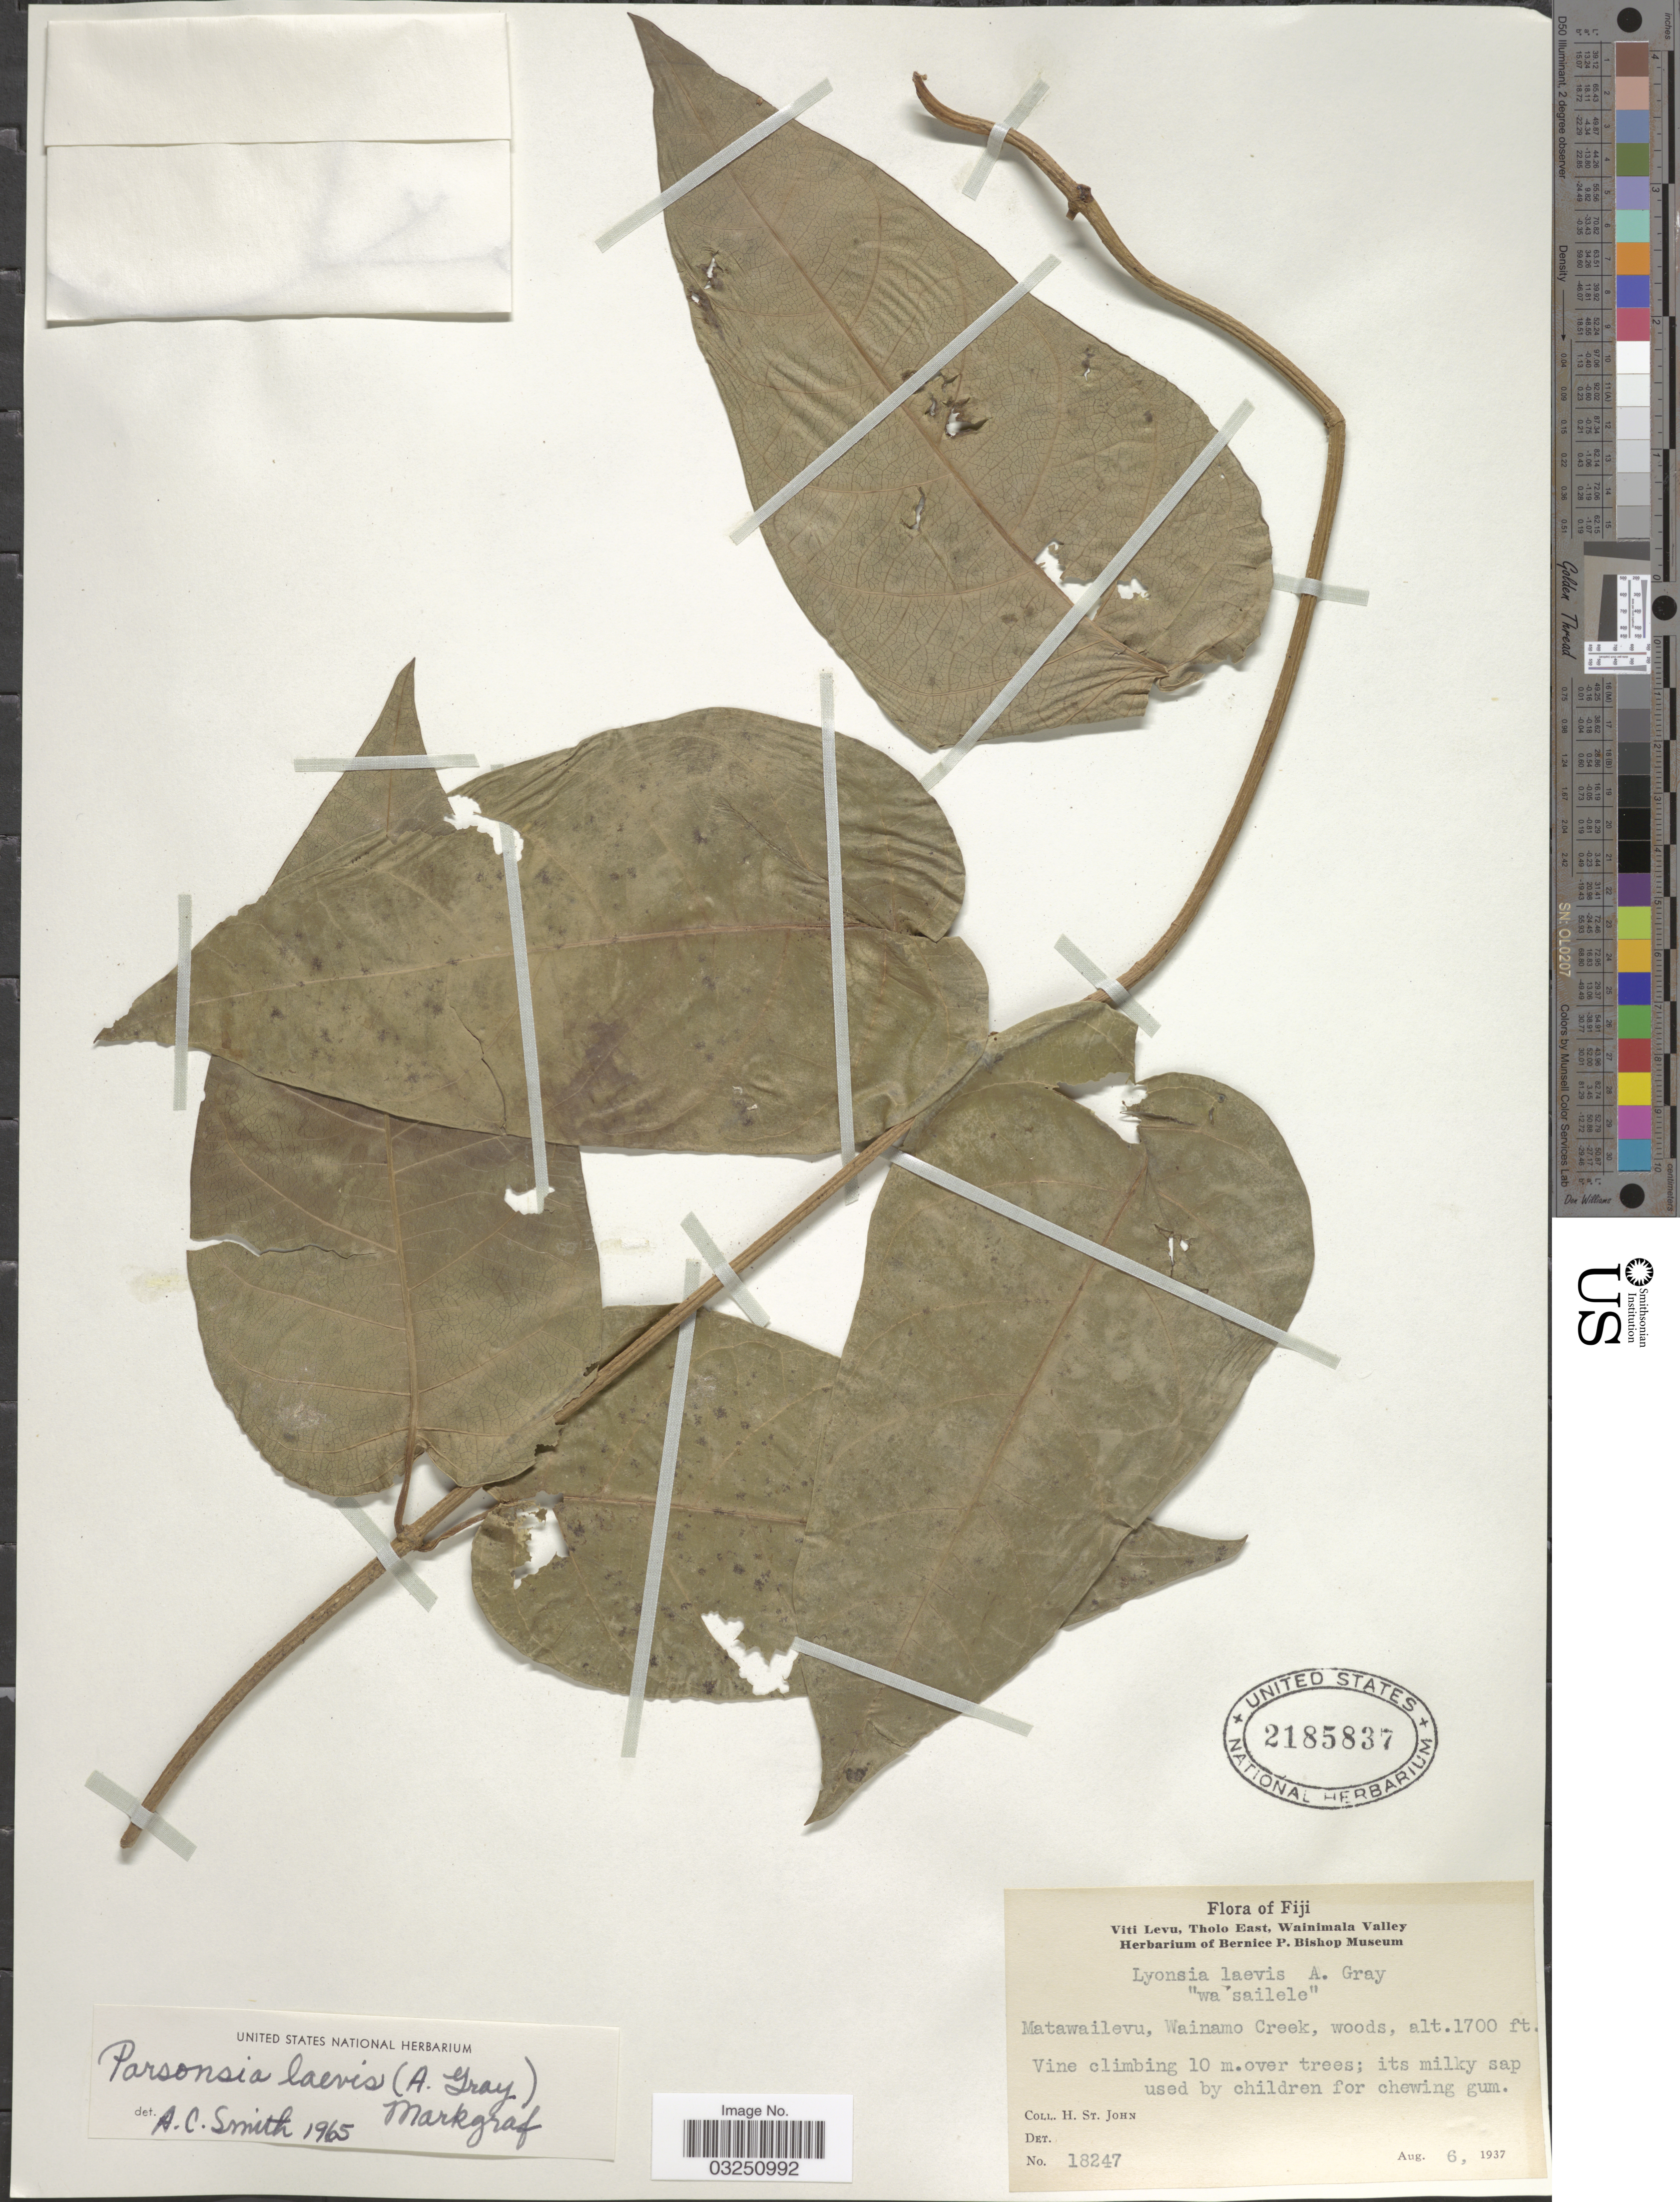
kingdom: Plantae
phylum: Tracheophyta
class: Magnoliopsida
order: Gentianales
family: Apocynaceae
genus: Parsonsia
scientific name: Parsonsia laevis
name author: (A. Gray) Markgr.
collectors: H. St. John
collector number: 18247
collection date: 1937-08-06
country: Fiji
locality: Viti Levu, Tholo East, Wainimala Valley. Matawailevu, Wainamo Creek.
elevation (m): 518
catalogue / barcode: US 2185837